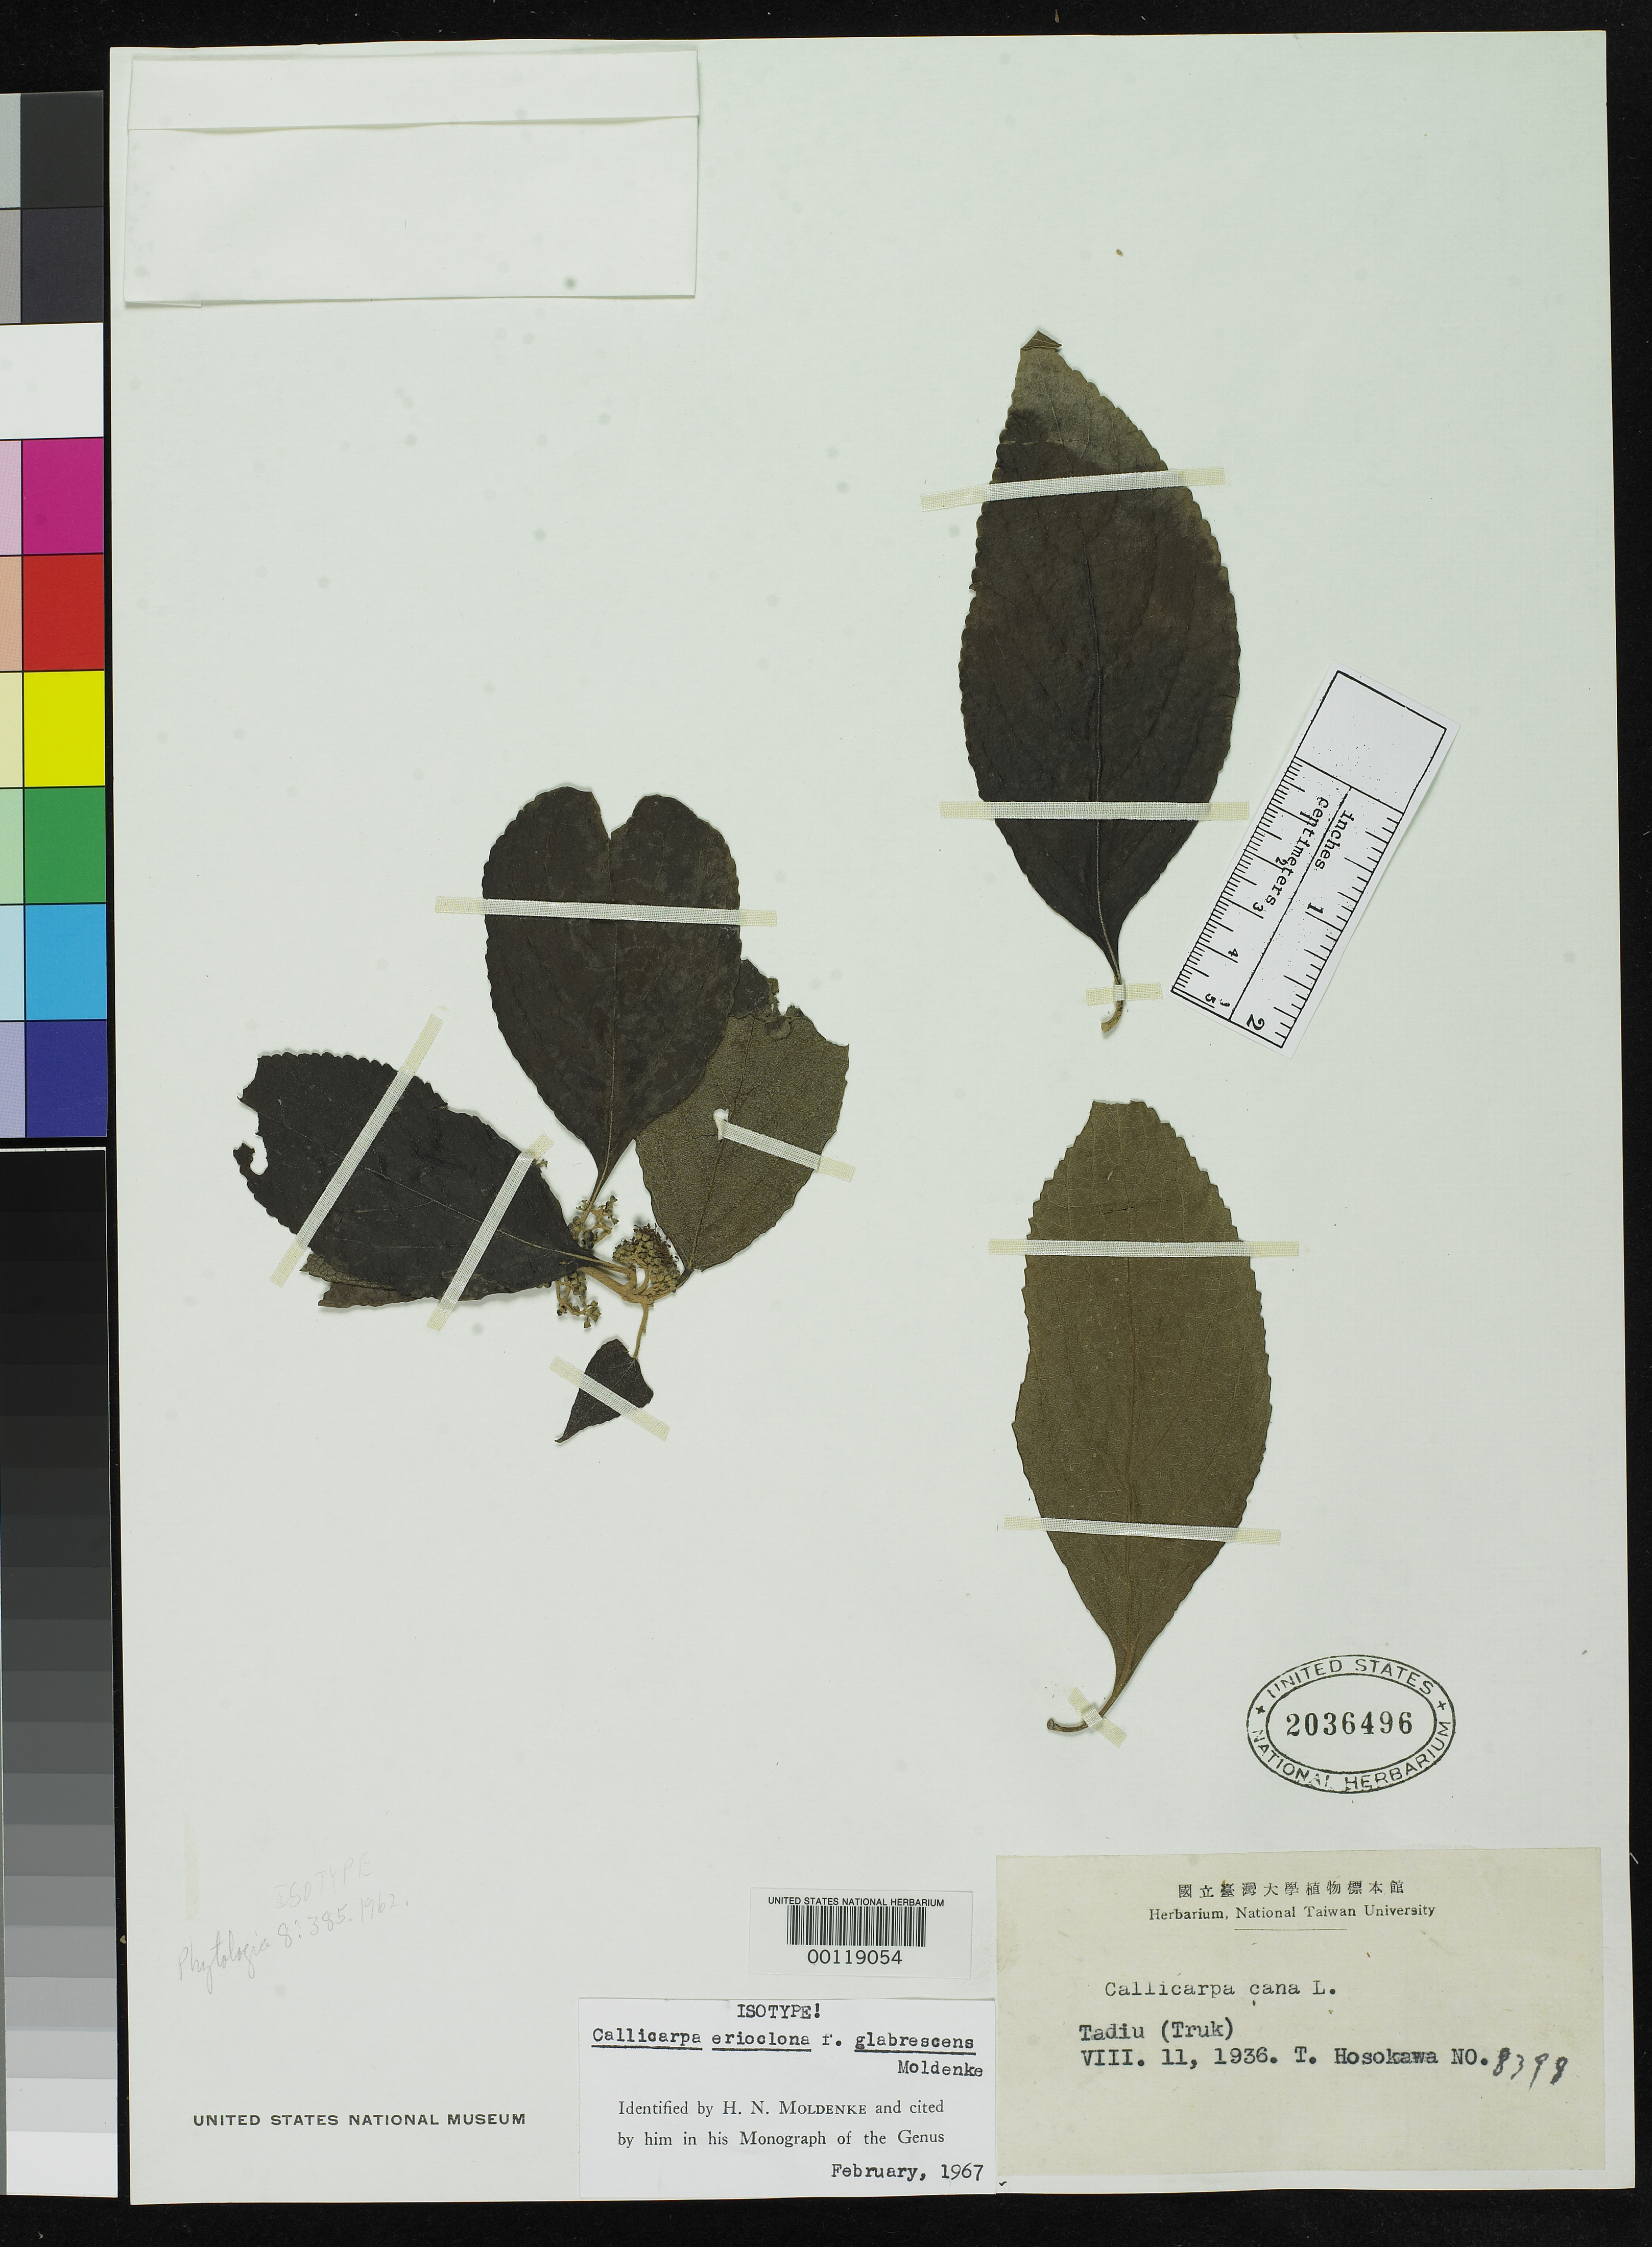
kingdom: Plantae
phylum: Tracheophyta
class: Magnoliopsida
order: Lamiales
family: Lamiaceae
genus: Callicarpa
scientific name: Callicarpa erioclona f. glabrescens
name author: Moldenke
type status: Isotype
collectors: T. Hosokawa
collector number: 8398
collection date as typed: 11 Aug 1936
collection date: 1936-08-11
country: Micronesia, Federated States of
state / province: Truk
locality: Tadiu.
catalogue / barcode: US 2036496